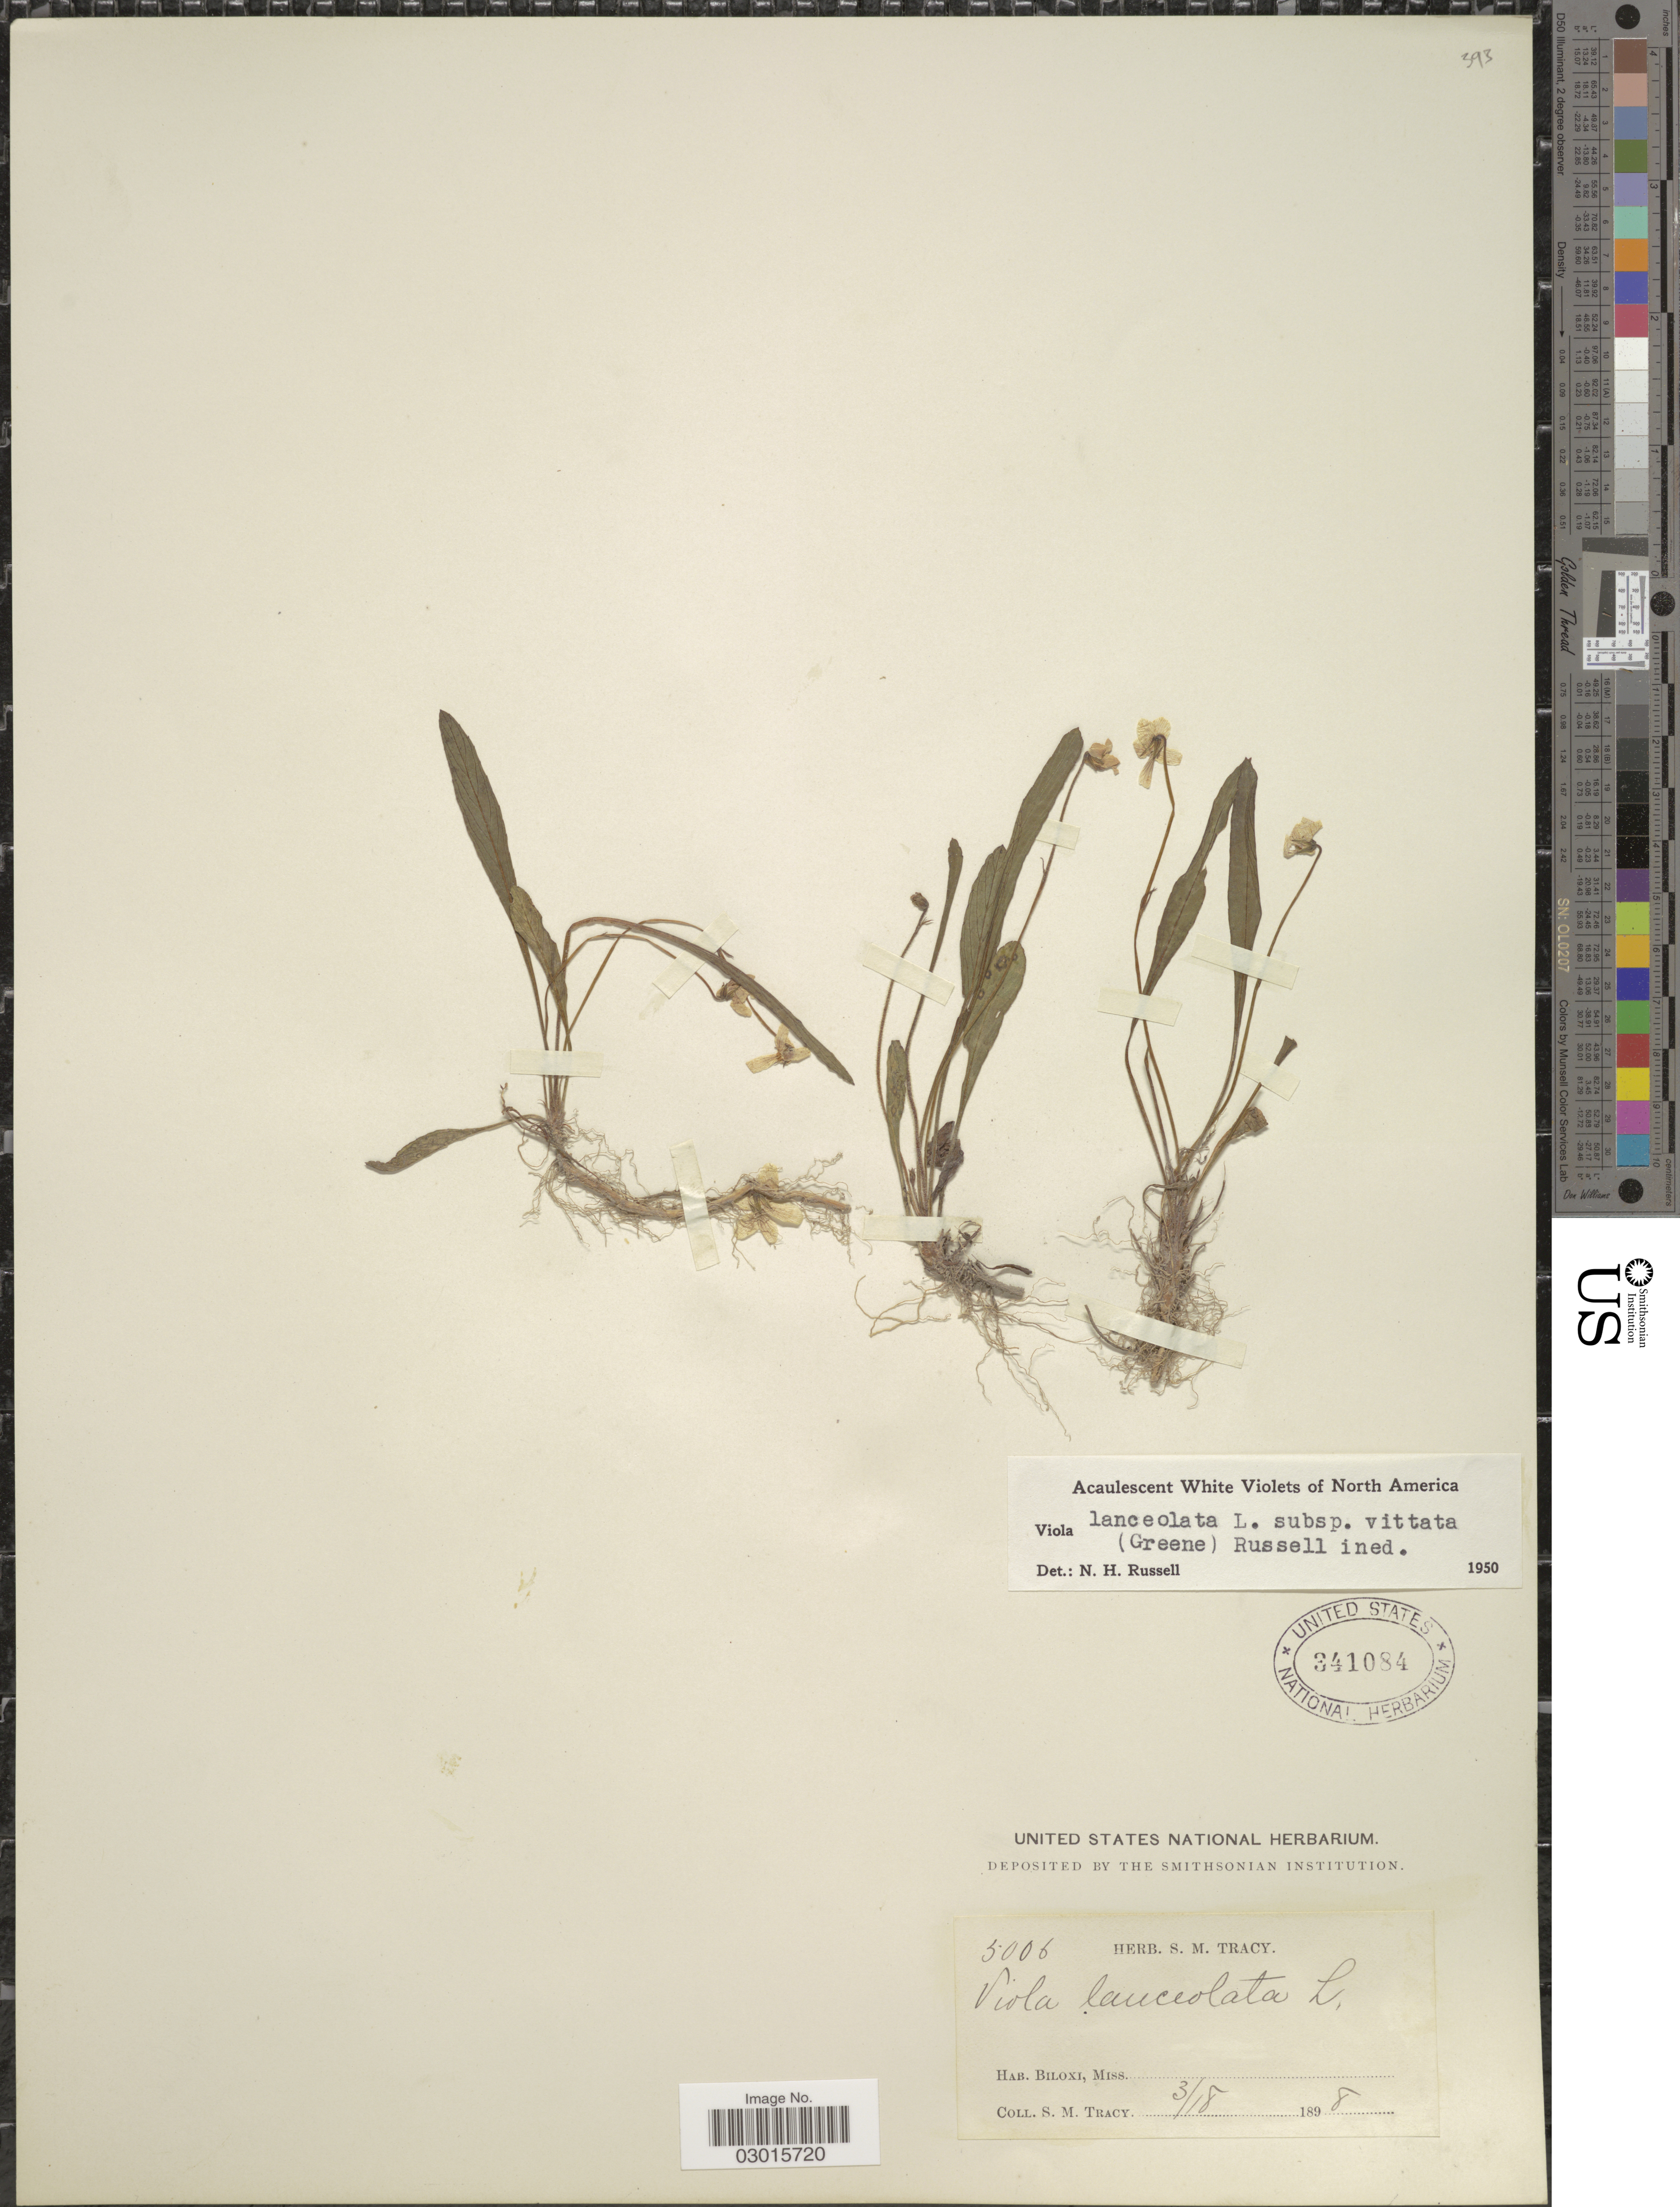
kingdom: Plantae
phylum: Tracheophyta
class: Magnoliopsida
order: Malpighiales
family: Violaceae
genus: Viola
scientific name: Viola lanceolata subsp. vittata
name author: (Greene) N. H. Russell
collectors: S. M. Tracy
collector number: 5006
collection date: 1898-03-18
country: United States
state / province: Mississippi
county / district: Harrison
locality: Biloxi, Miss.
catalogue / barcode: US 341084